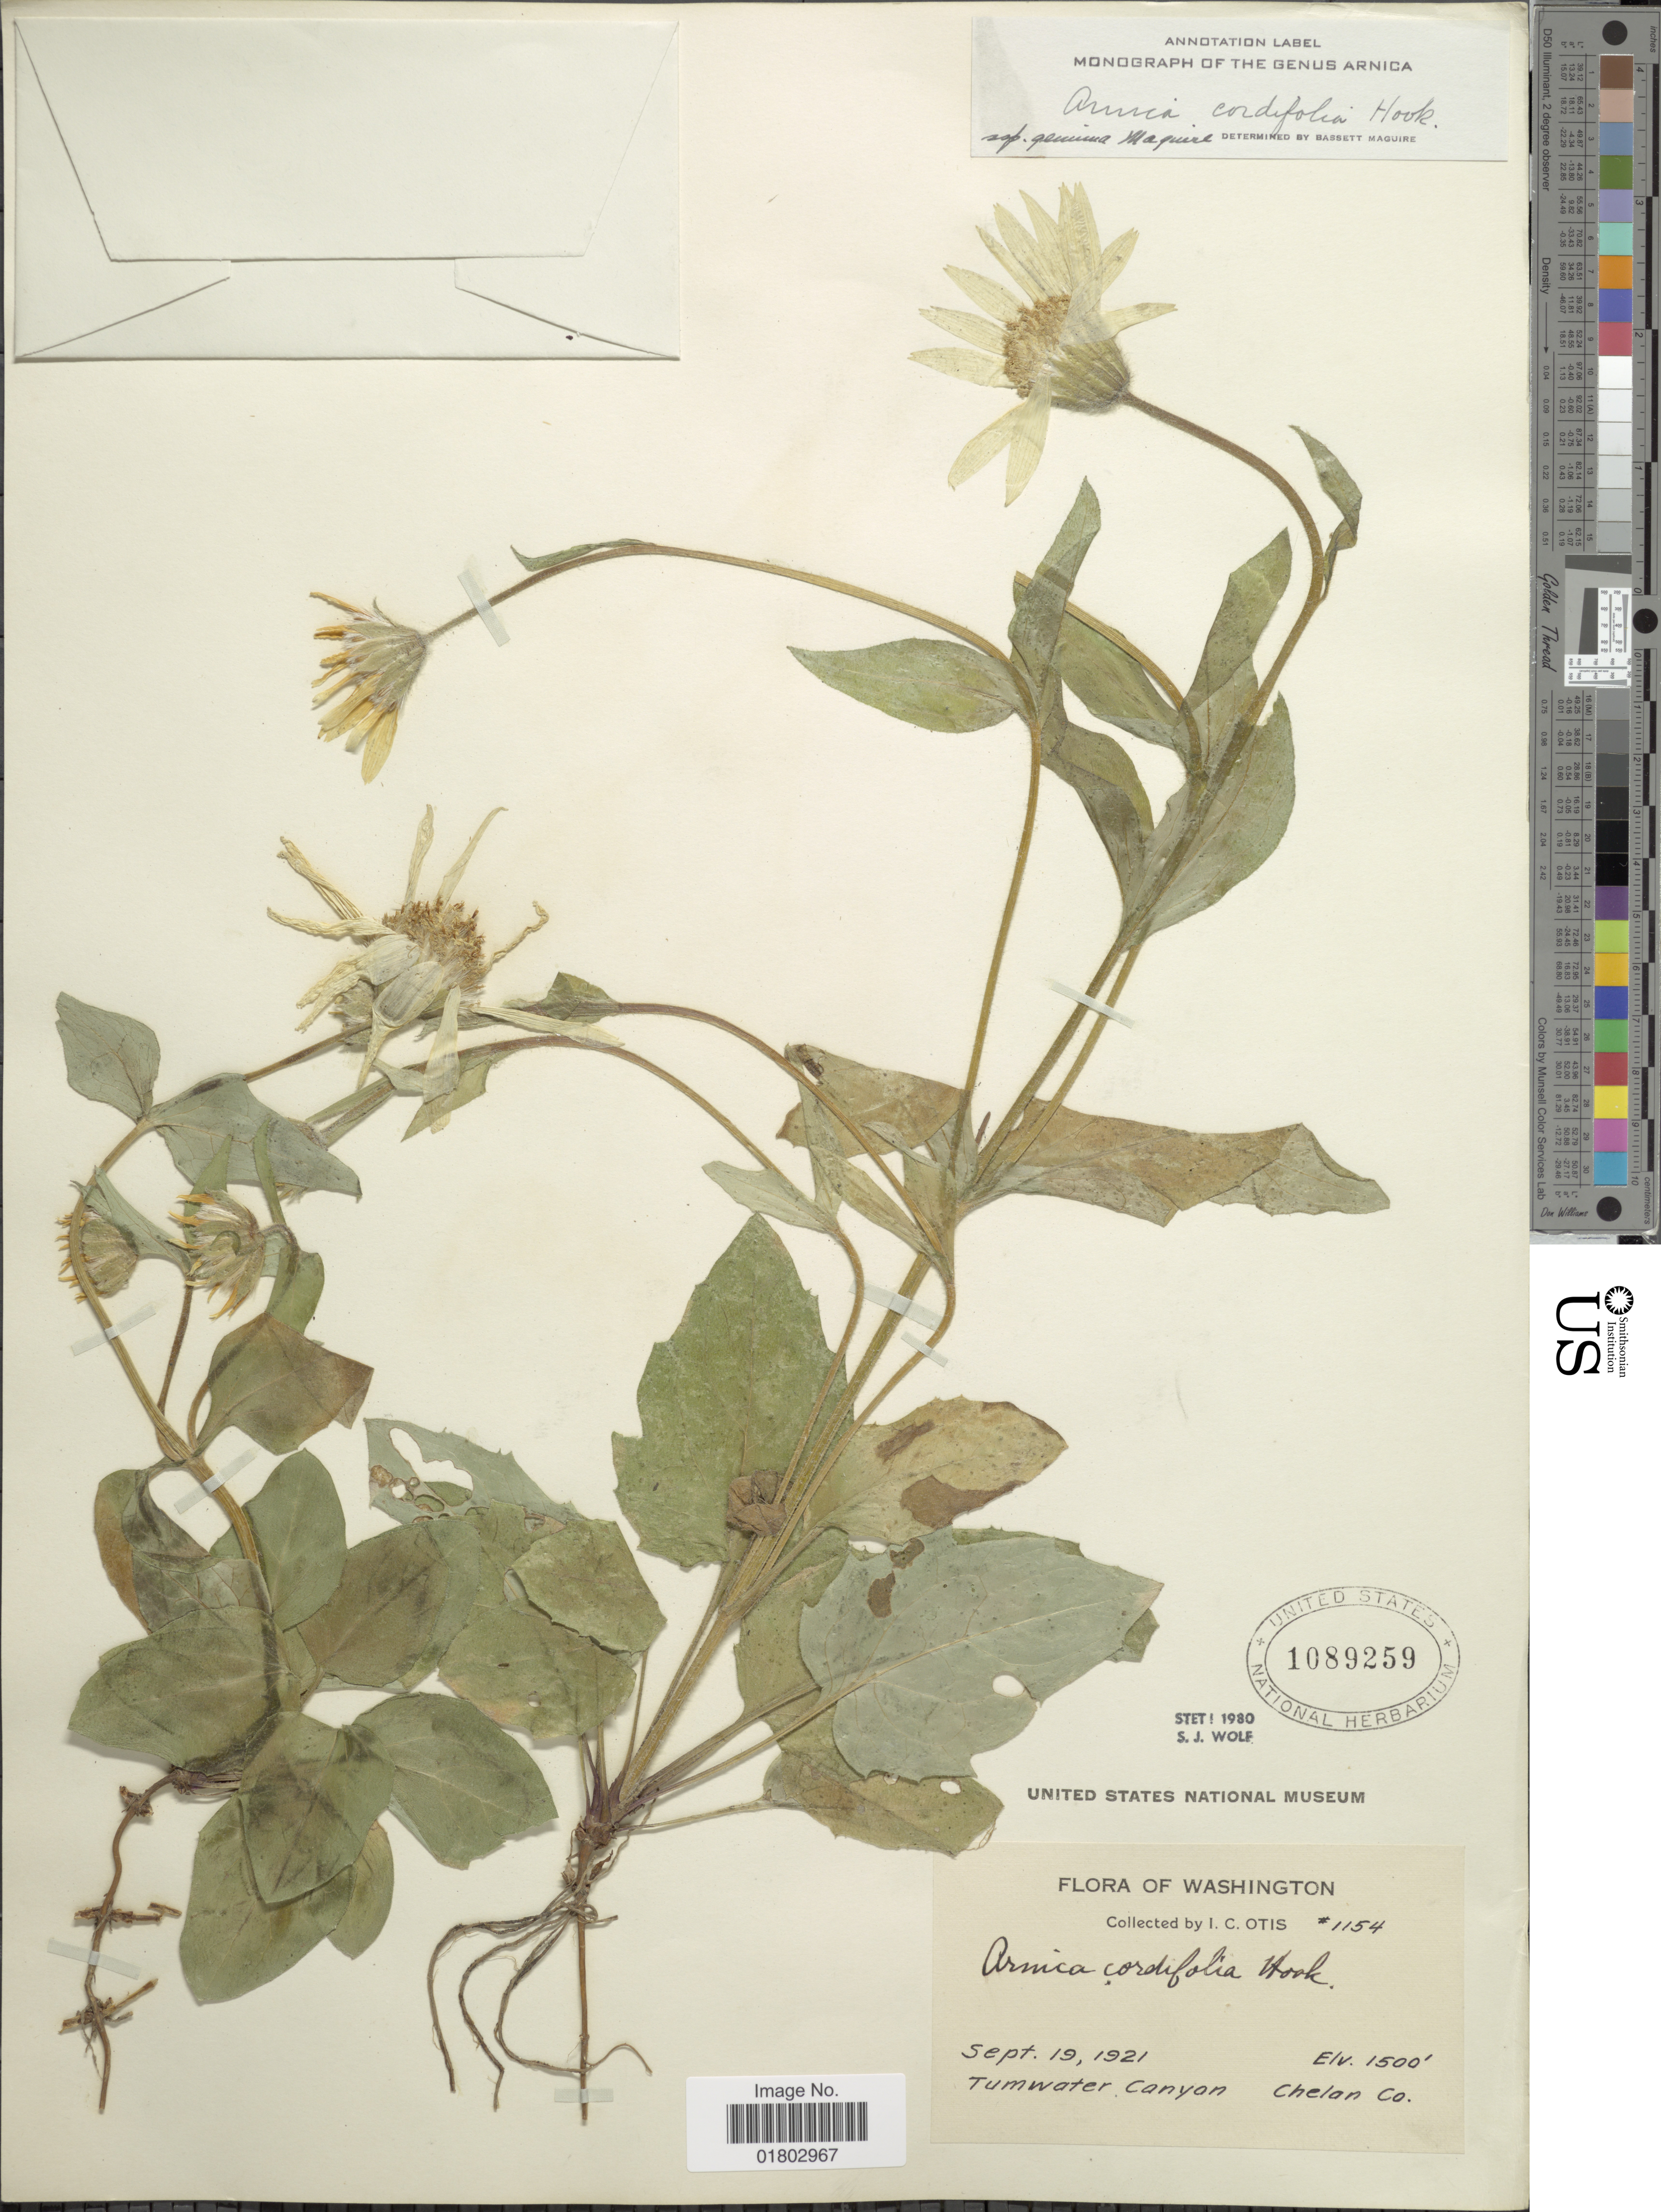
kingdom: Plantae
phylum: Tracheophyta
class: Magnoliopsida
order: Asterales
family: Asteraceae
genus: Arnica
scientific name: Arnica cordifolia subsp. genuina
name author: Maguire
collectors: I. C. Otis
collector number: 1154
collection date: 1921-09-19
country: United States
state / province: Washington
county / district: Chelan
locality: Tumwater Canyon, Chelan Co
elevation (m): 457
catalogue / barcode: US 1089259